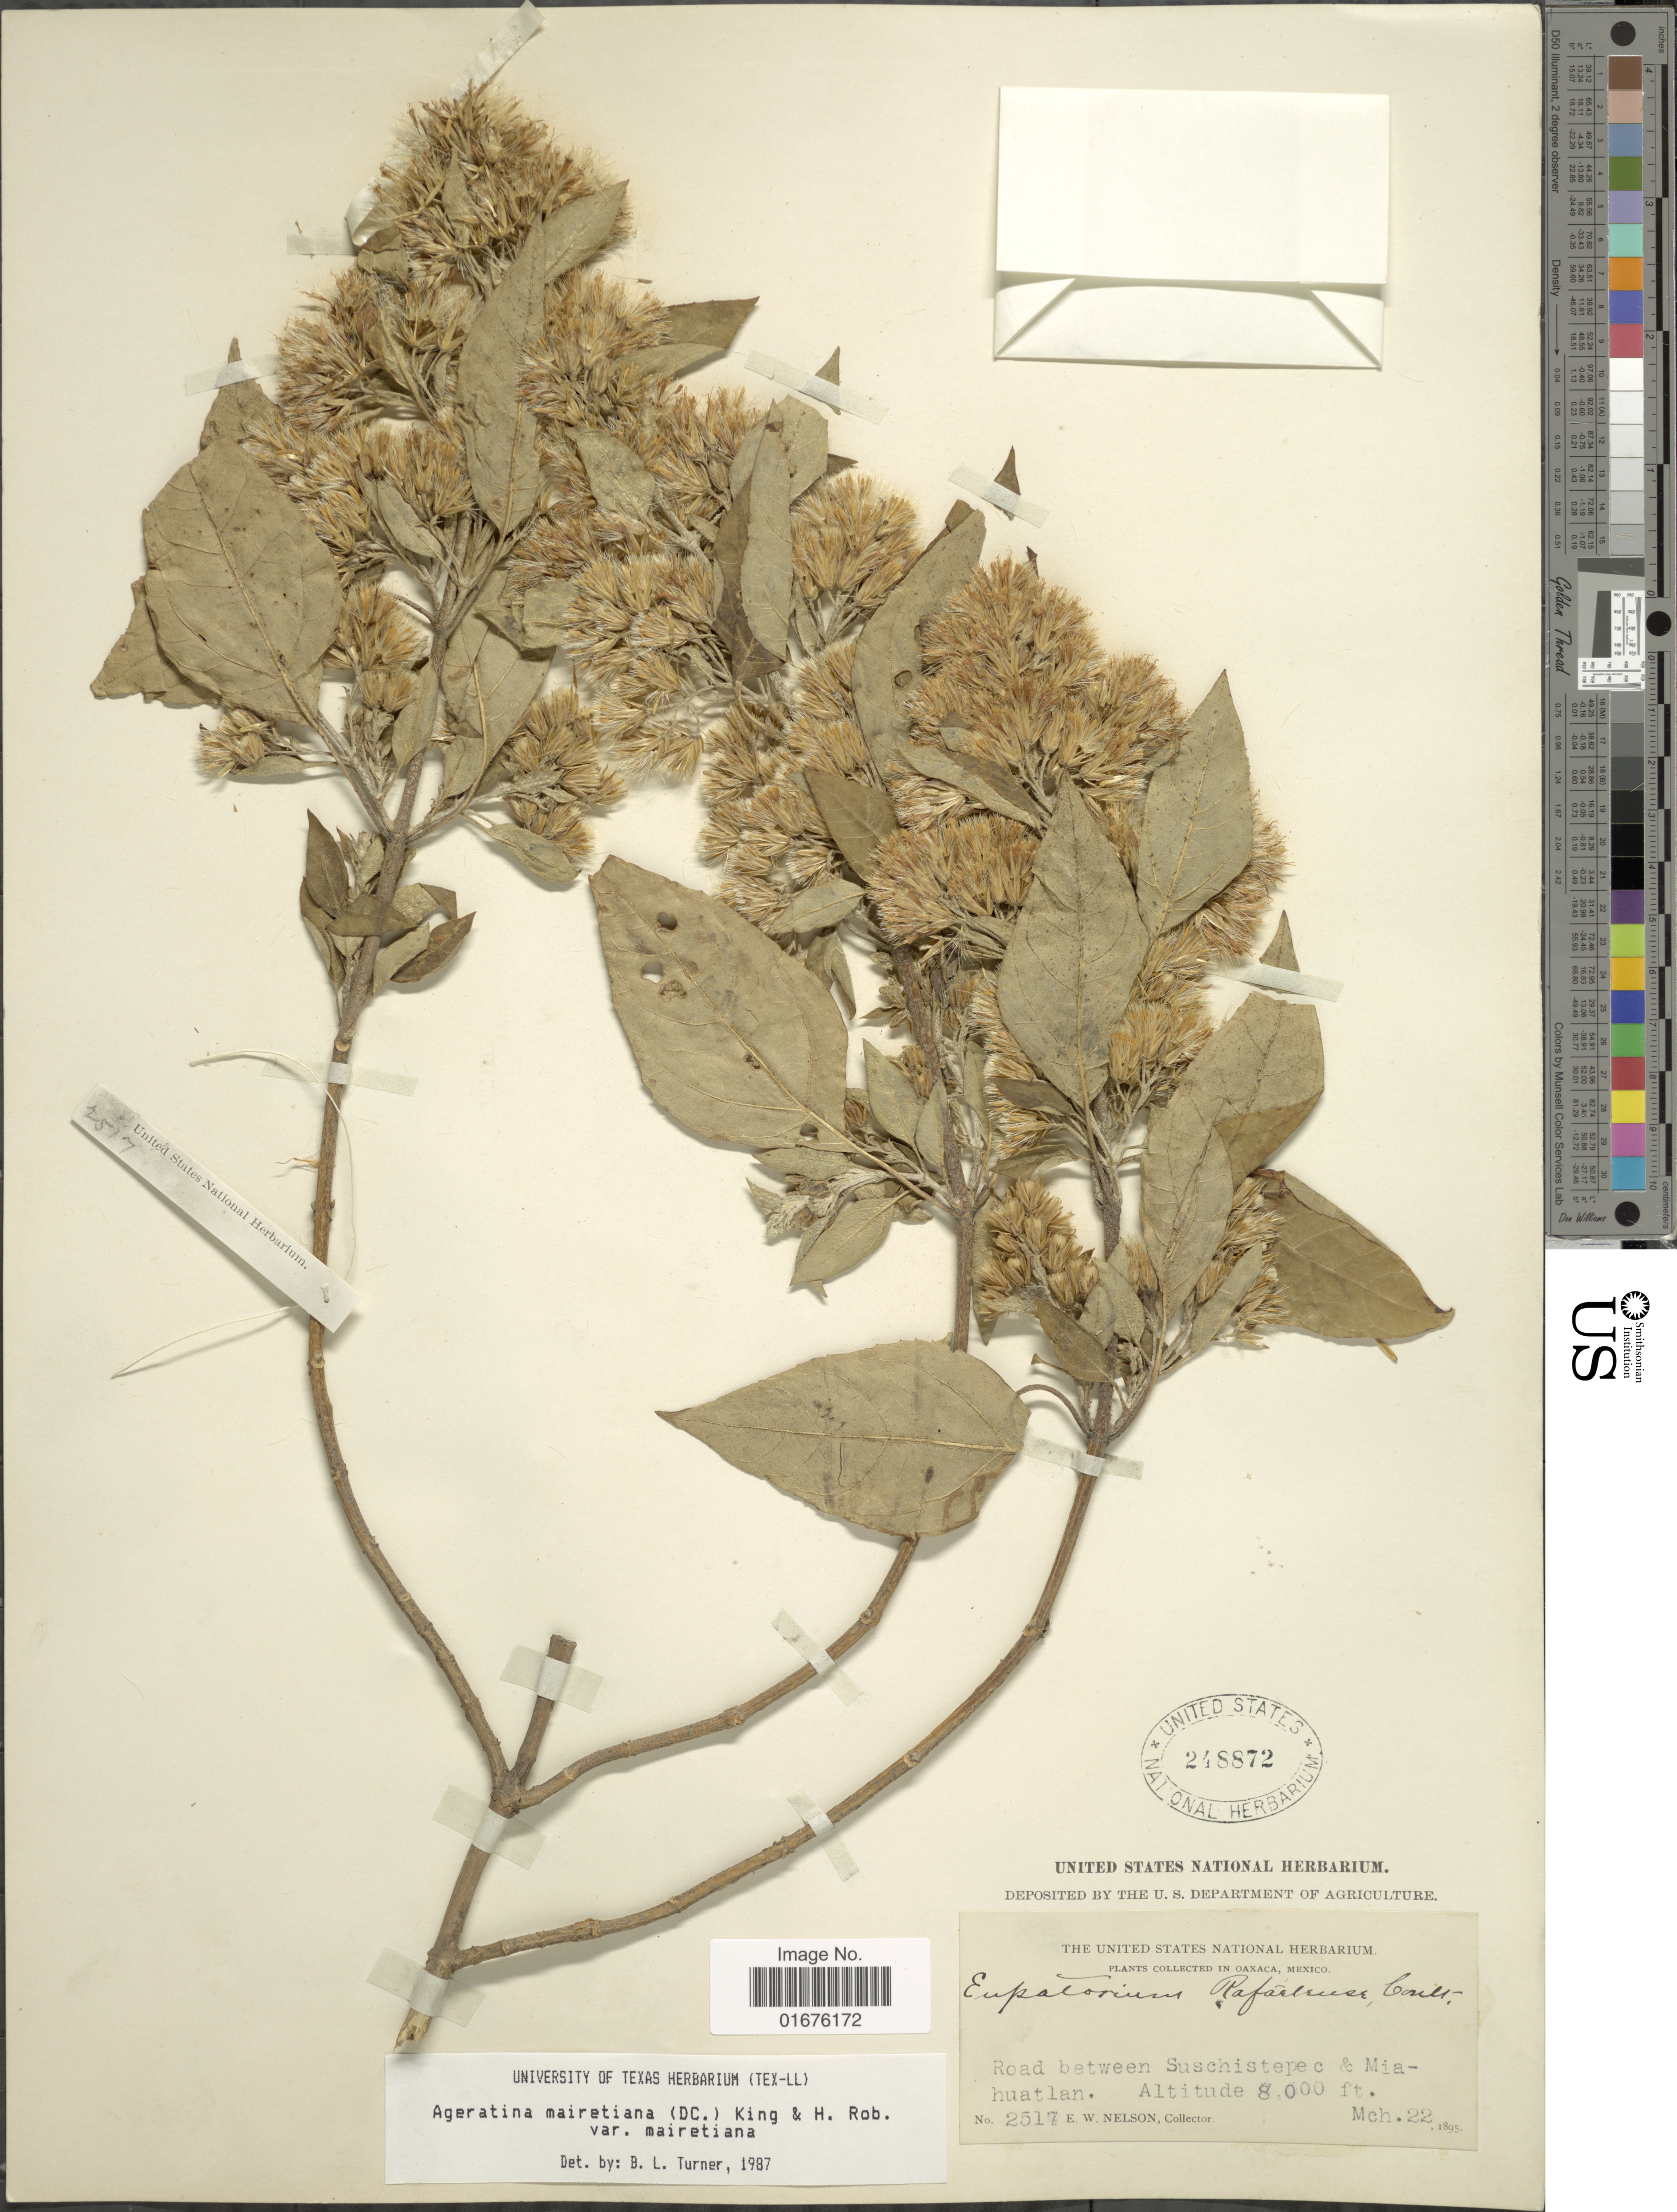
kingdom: Plantae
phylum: Tracheophyta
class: Magnoliopsida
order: Asterales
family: Asteraceae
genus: Ageratina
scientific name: Ageratina mairetiana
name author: (DC.) R.M. King & H. Rob.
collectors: E. W. Nelson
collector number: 2517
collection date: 1895-03-22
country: Mexico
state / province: Oaxaca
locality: Road between Sushistepec & Miahuatlan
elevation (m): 2438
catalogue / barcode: US 248872